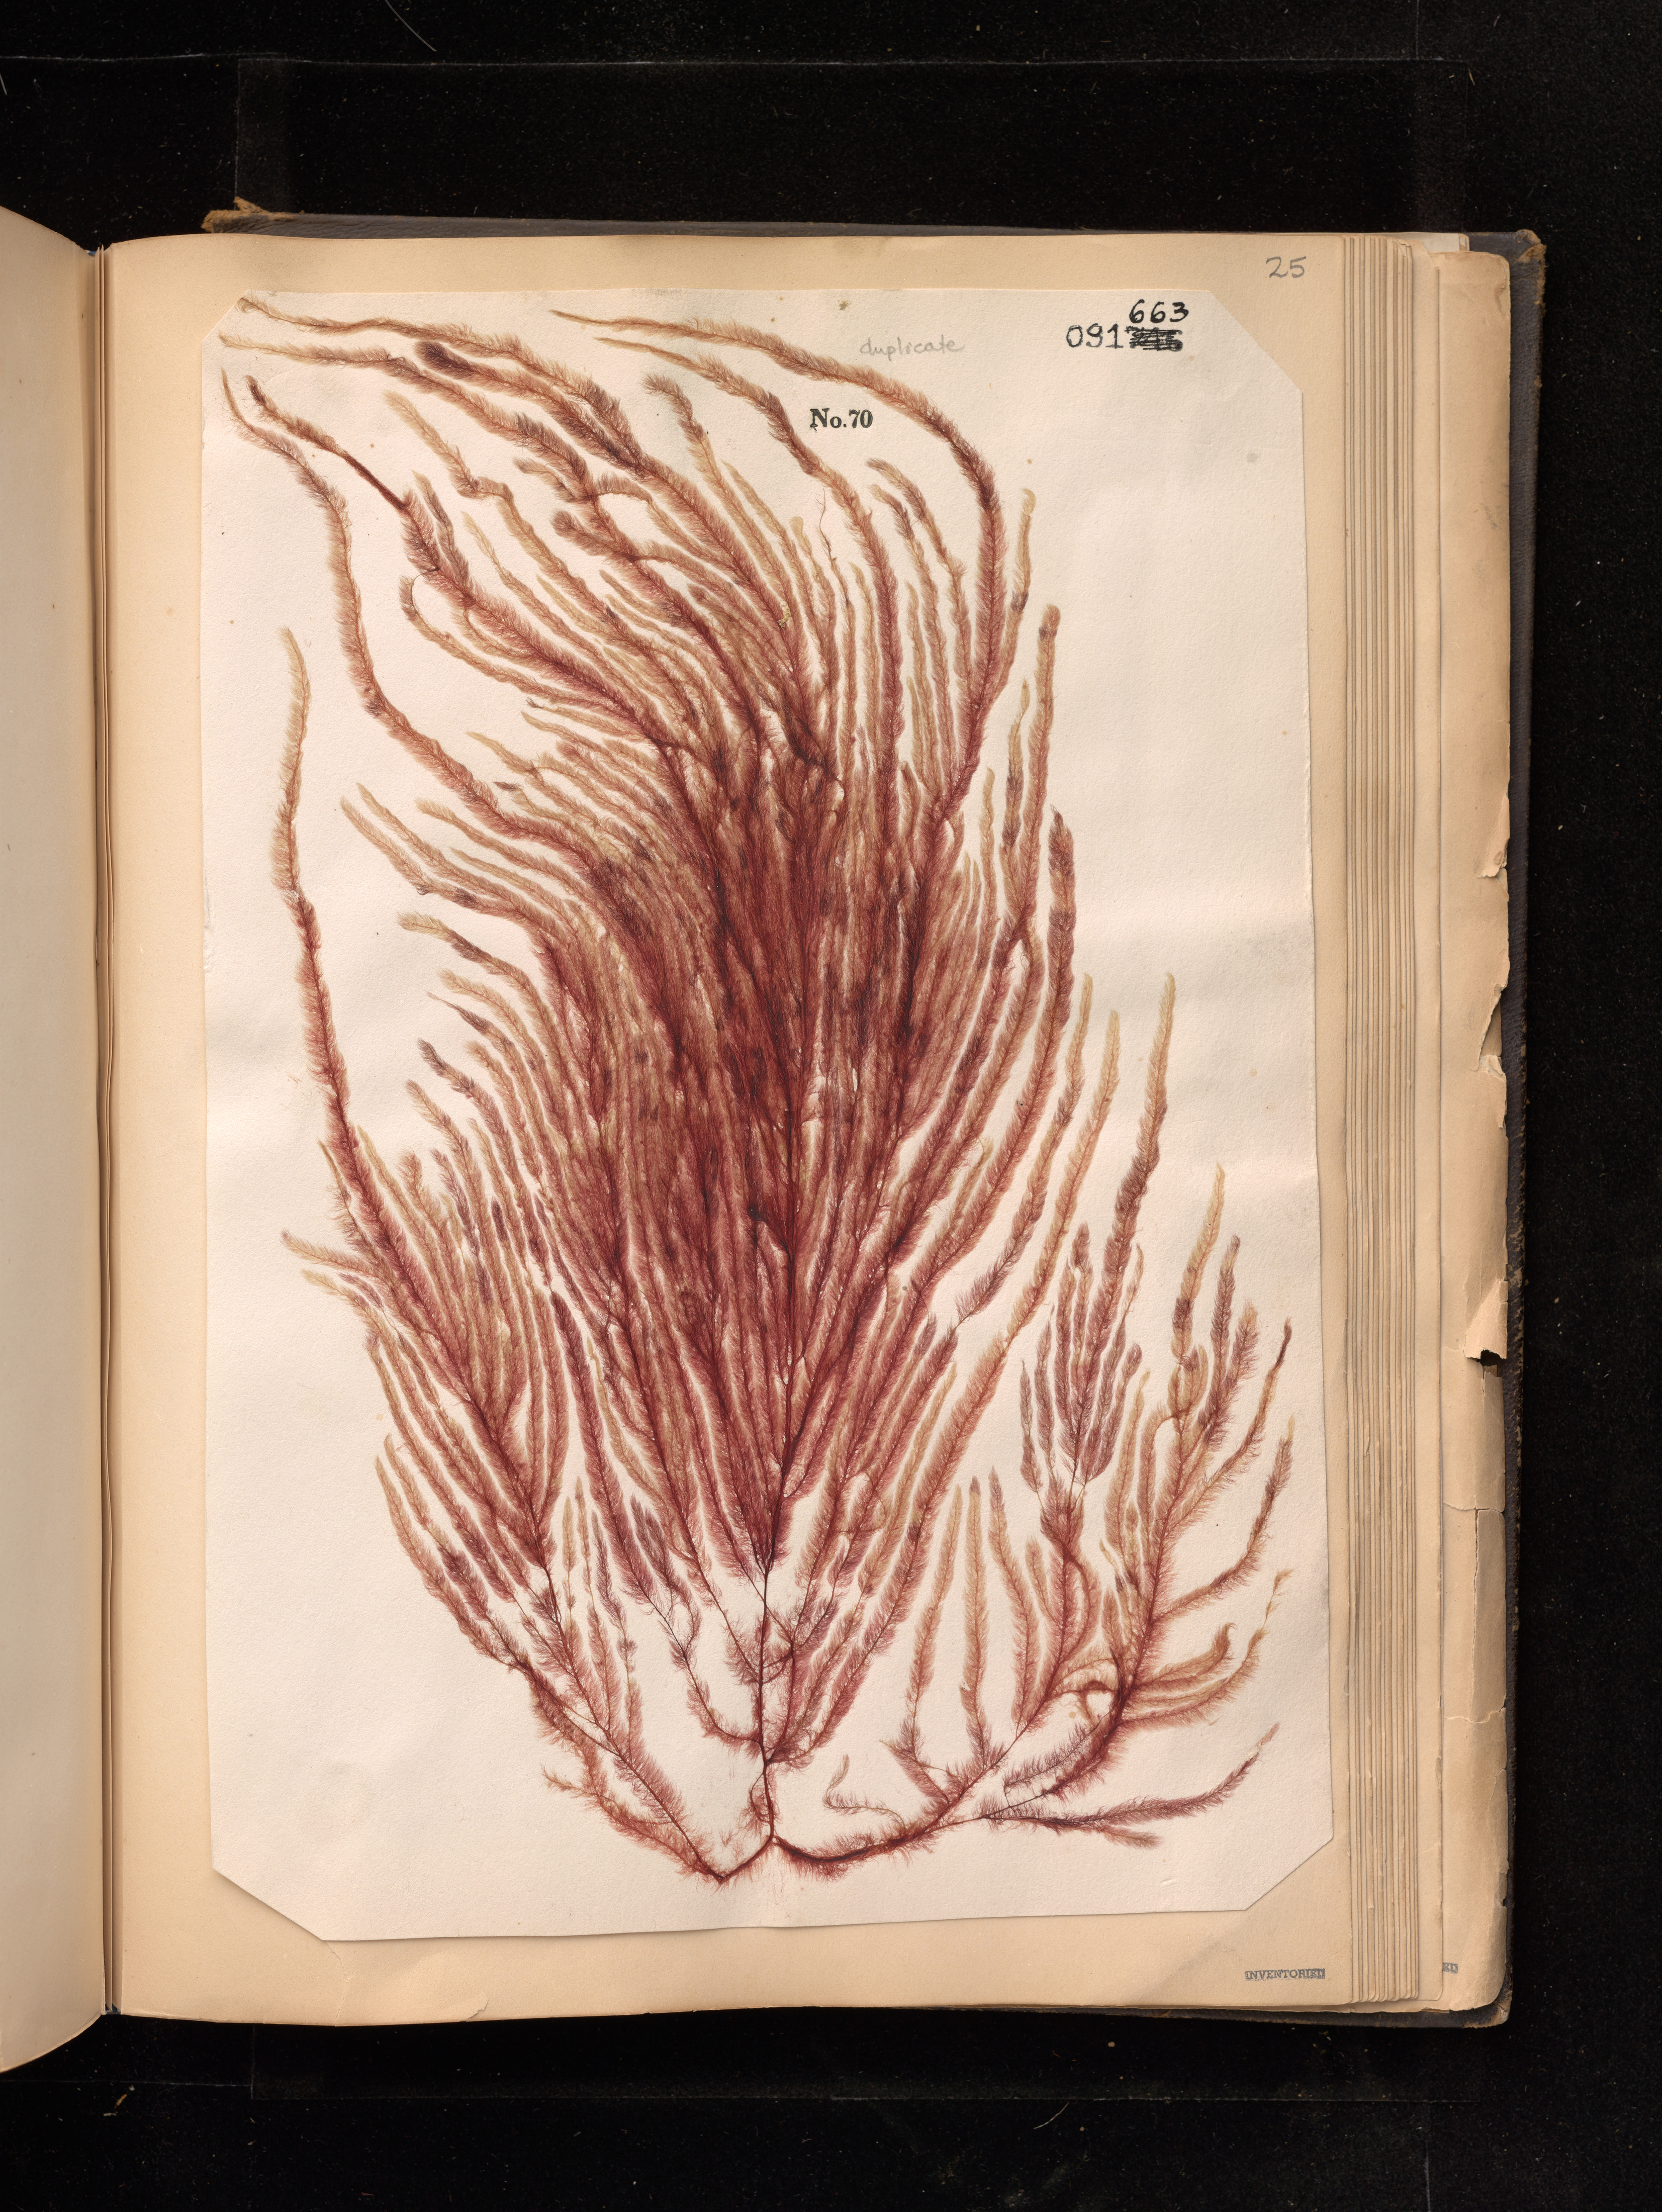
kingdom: Plantae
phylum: Rhodophyta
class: Florideophyceae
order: Ceramiales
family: Dasyaceae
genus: Dasya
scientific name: Dasya pedicellata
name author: (C. Agardh) C. Agardh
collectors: C. Durant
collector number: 70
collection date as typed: Jul 1850 TO -- Nov 1850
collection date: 1850-07/1850-11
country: United States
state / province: New York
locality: New York Bay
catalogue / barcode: US 91663